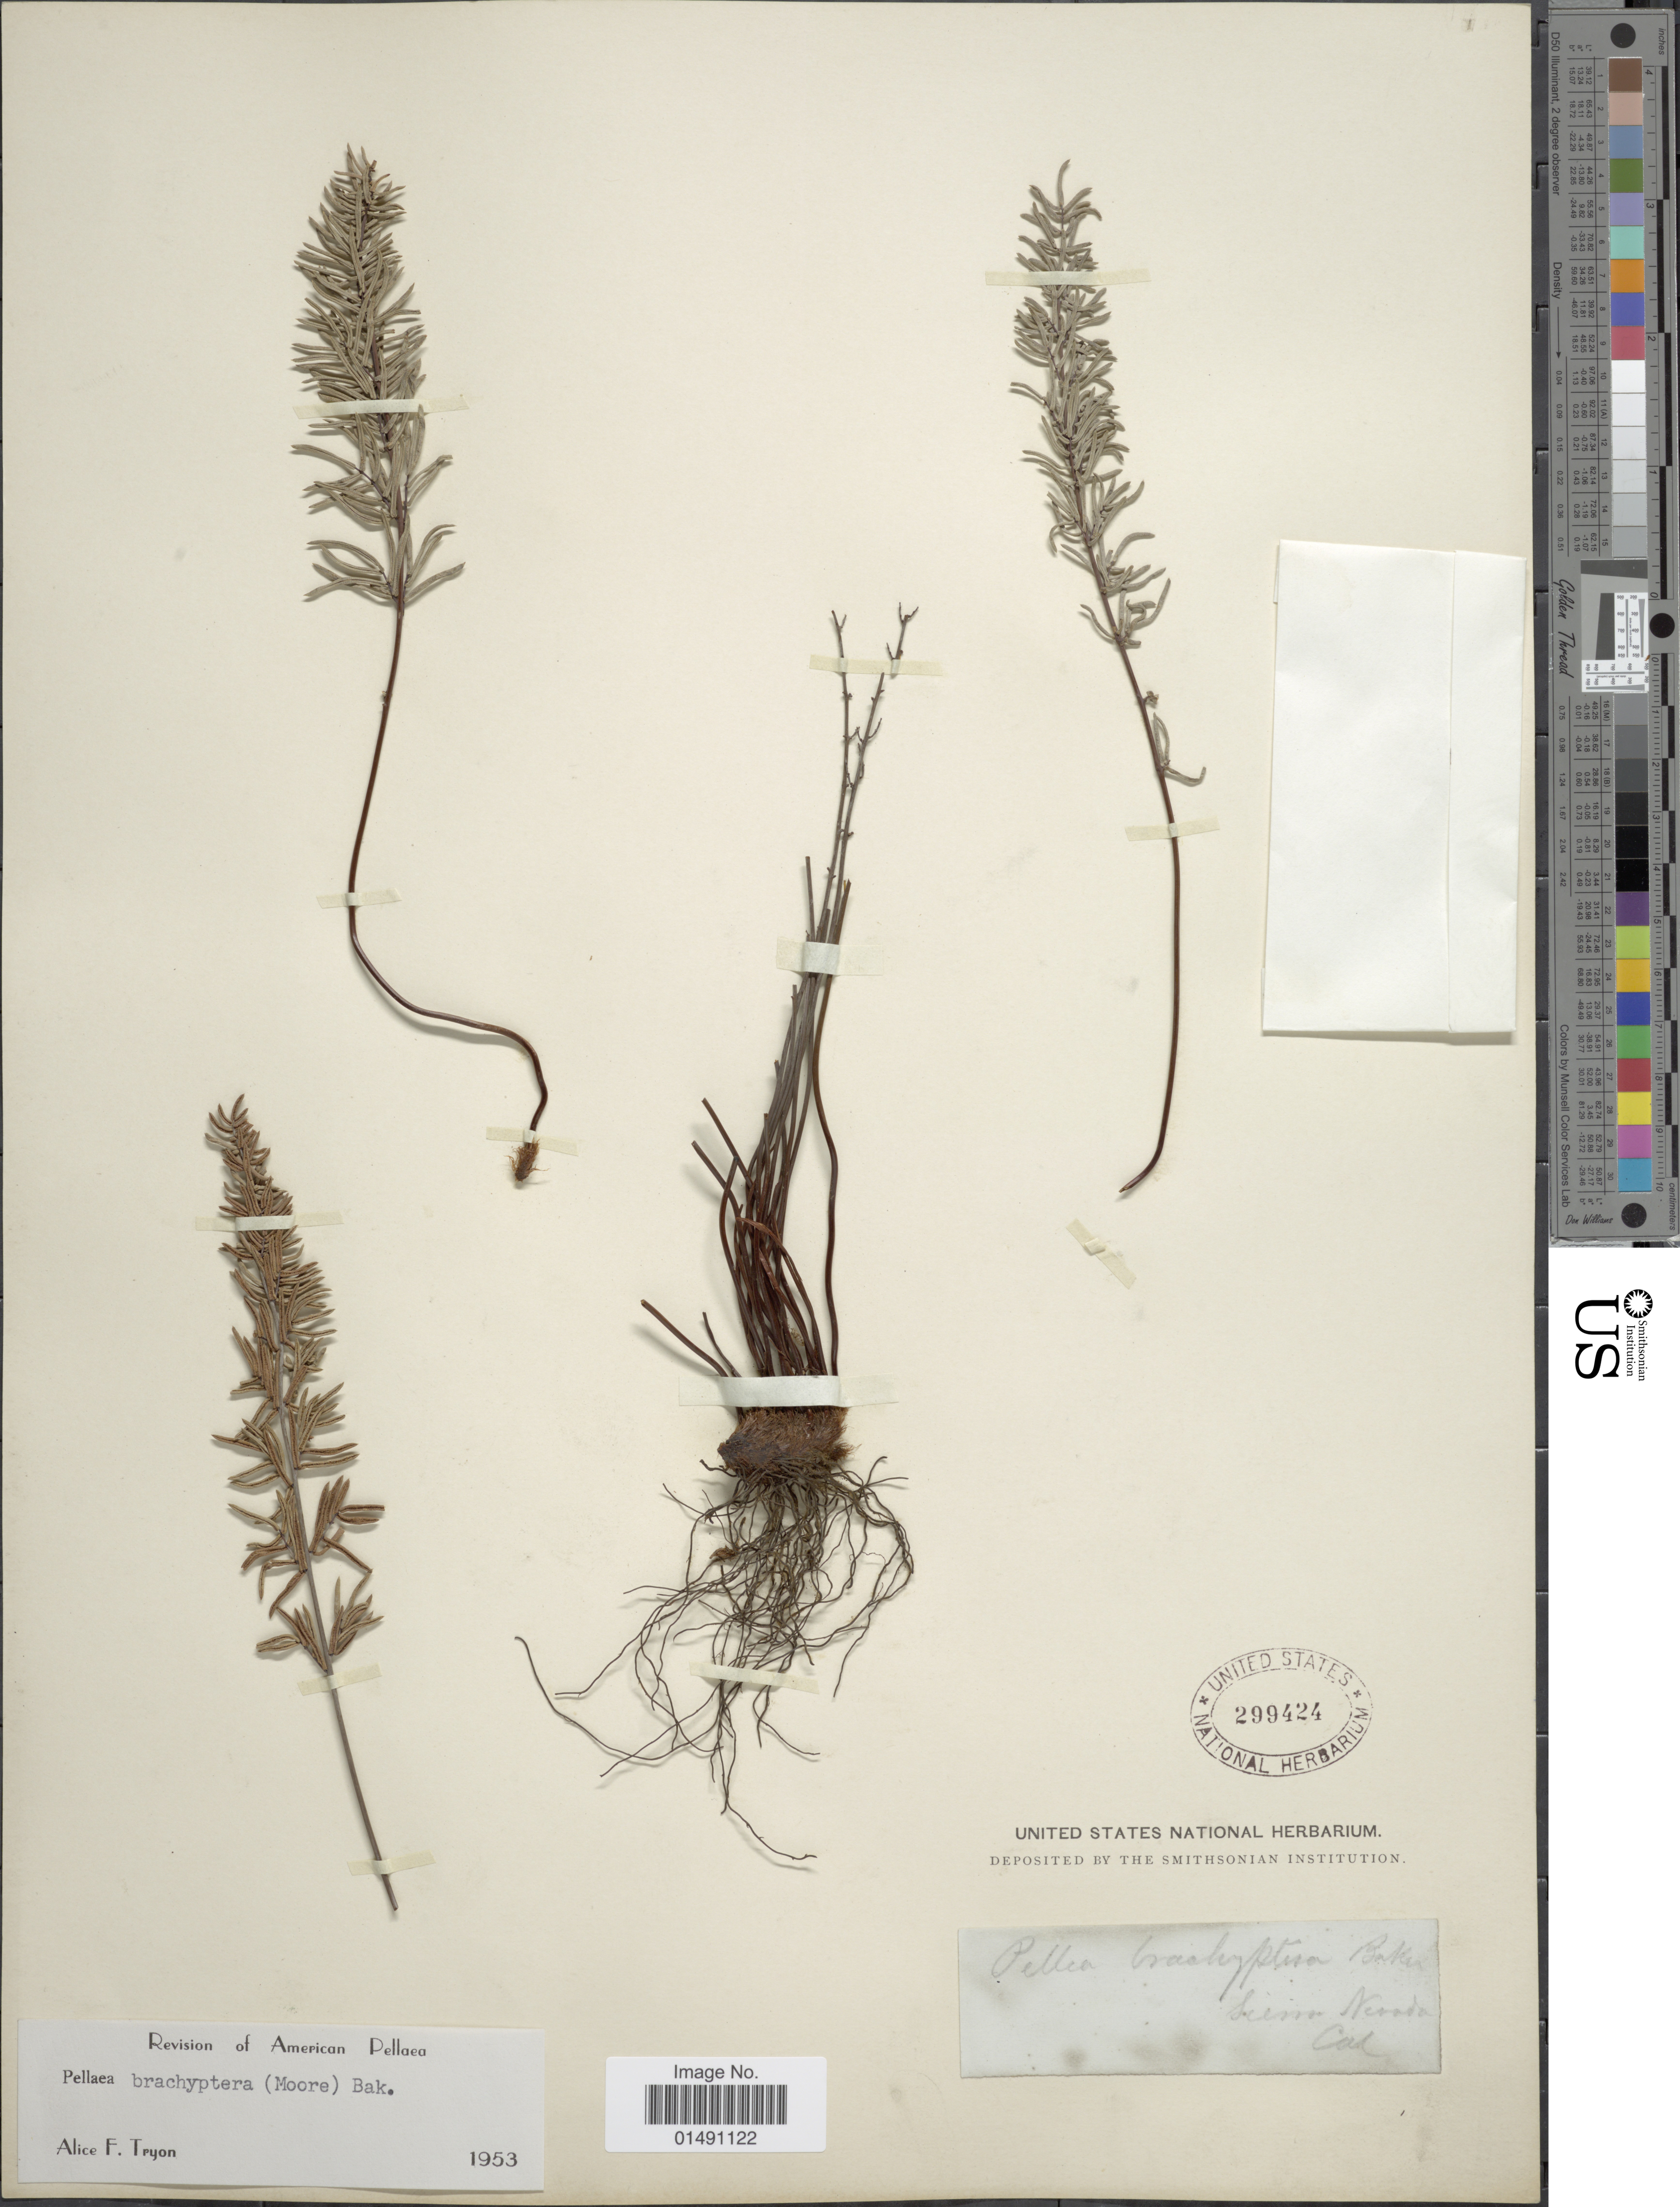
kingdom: Plantae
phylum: Tracheophyta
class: Polypodiopsida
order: Polypodiales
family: Pteridaceae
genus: Pellaea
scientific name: Pellaea brachyptera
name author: (T. Moore) Baker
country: United States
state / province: California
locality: Sierra Nevada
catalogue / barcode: US 299424